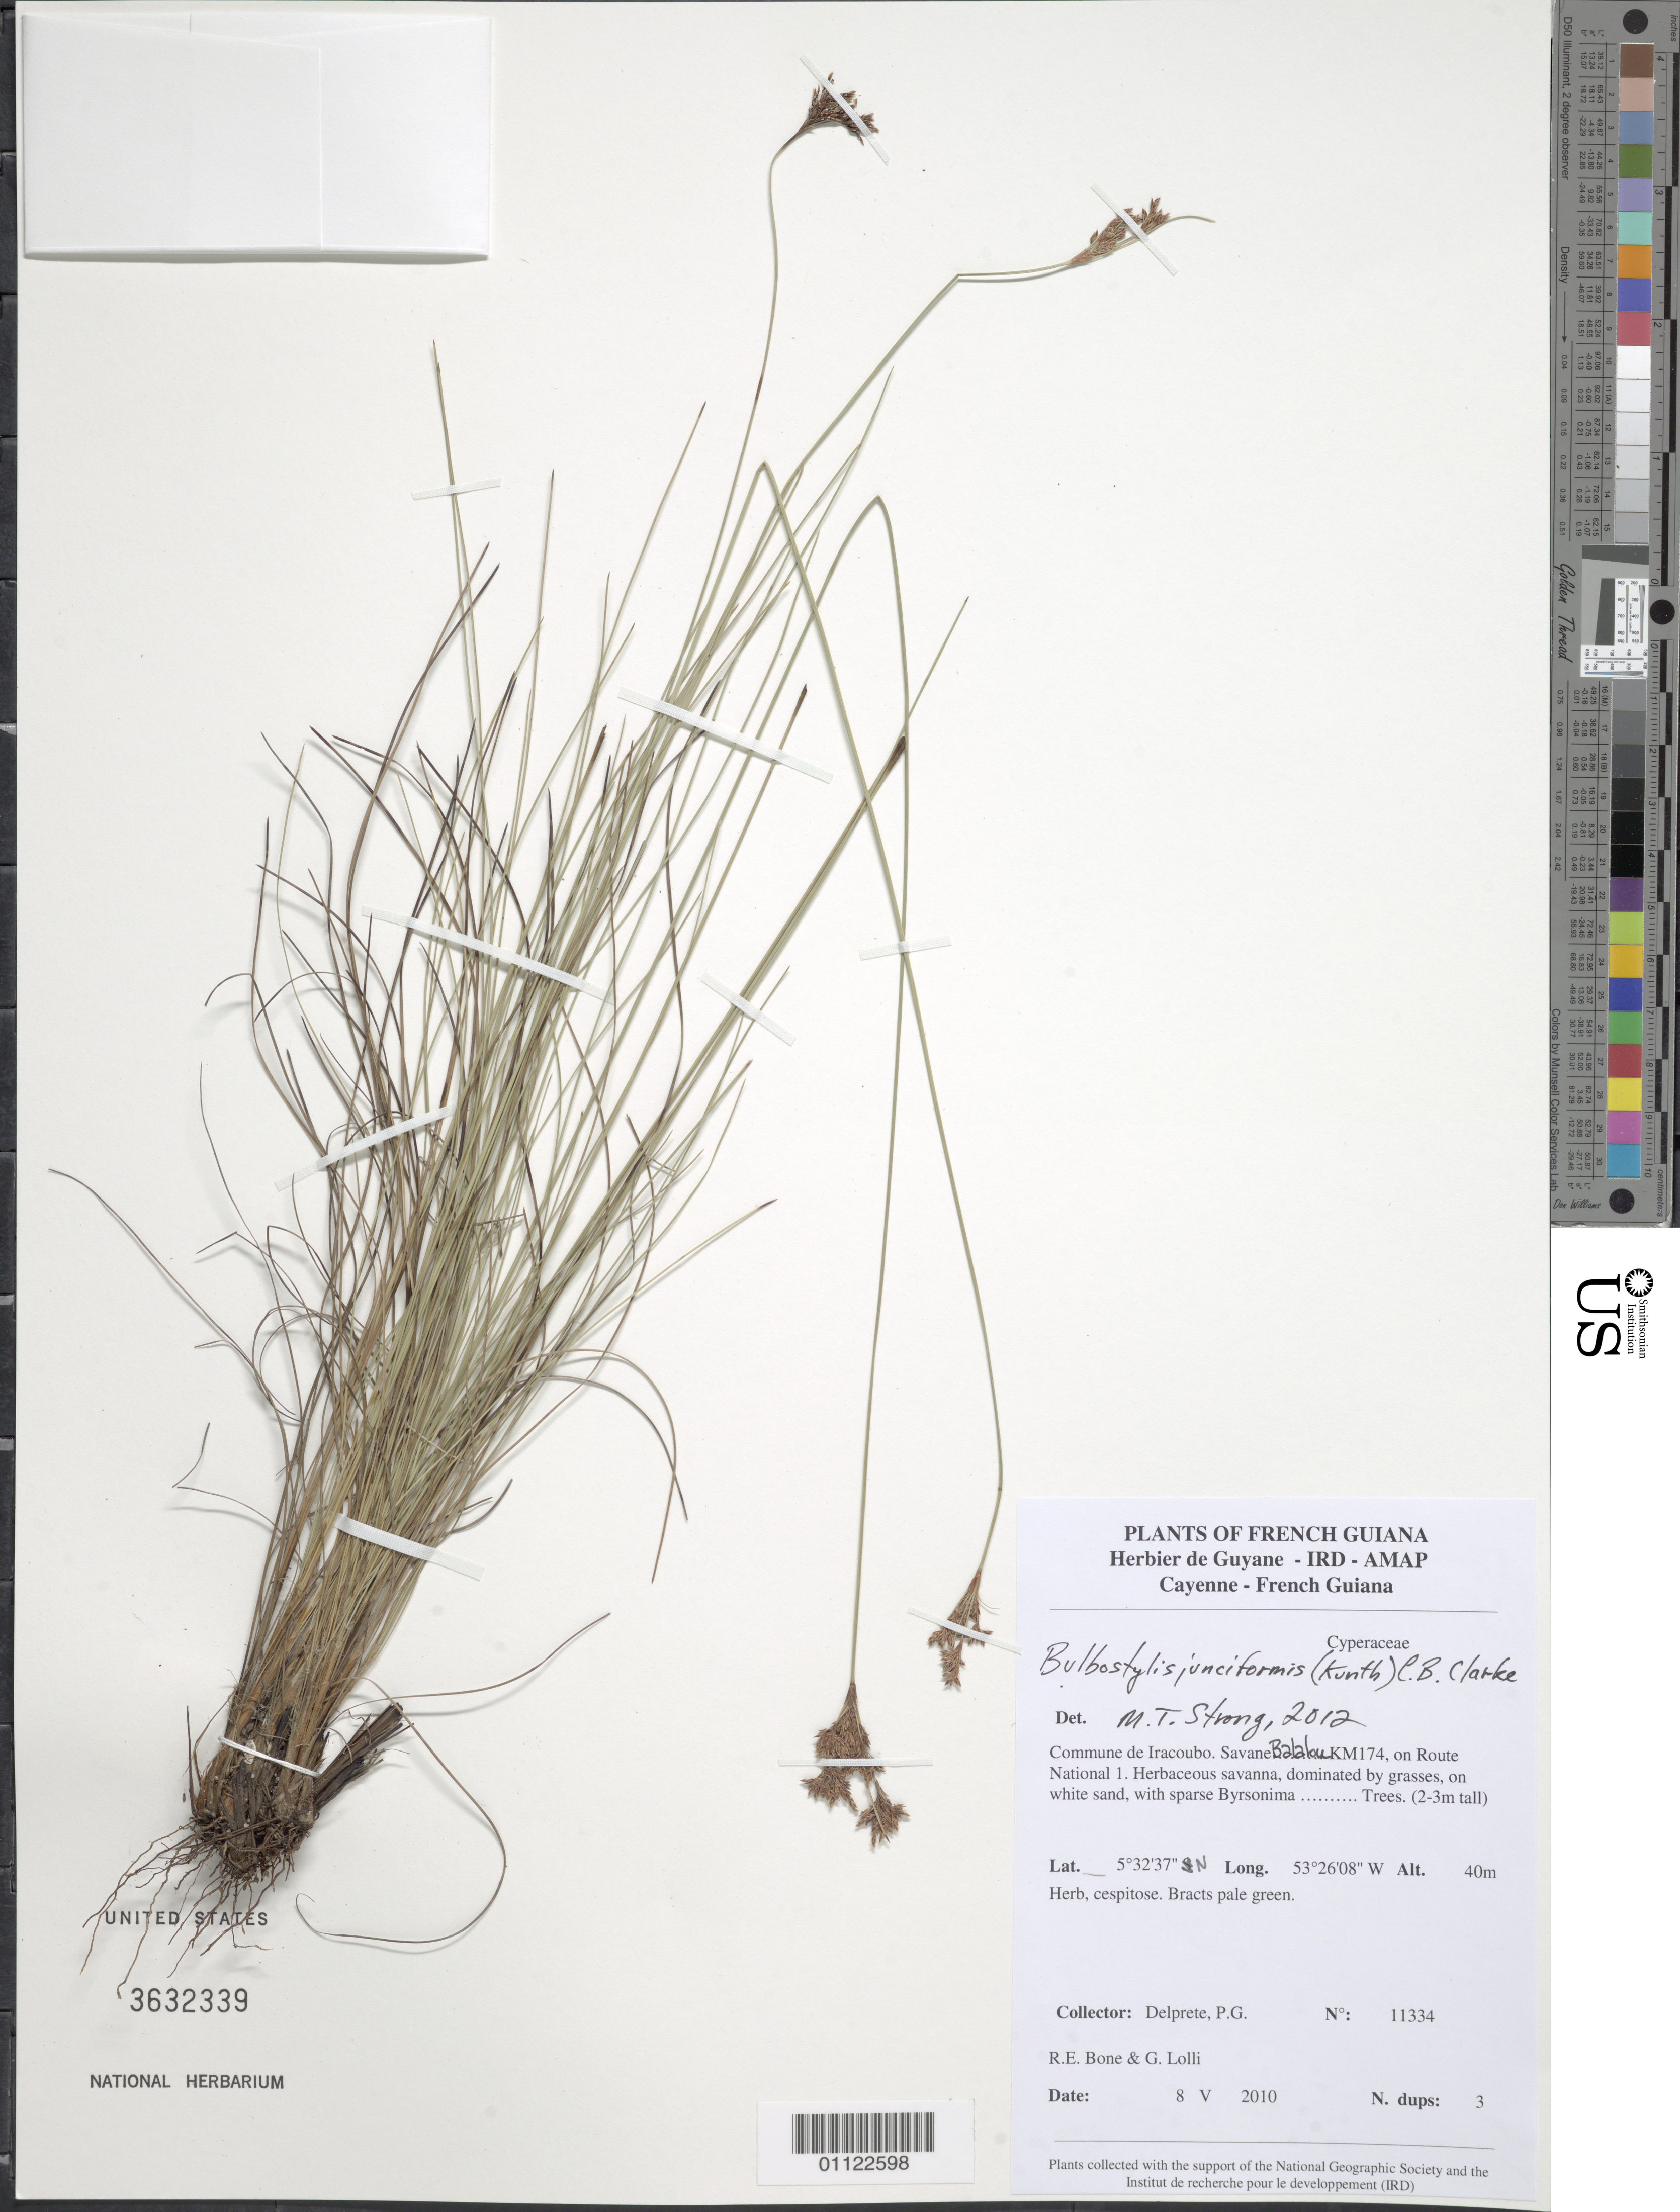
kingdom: Plantae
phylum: Tracheophyta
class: Liliopsida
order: Poales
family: Cyperaceae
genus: Bulbostylis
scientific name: Bulbostylis junciformis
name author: (Kunth) C.B. Clarke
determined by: Strong, M. T., (US), Smithsonian Institution - National Museum of Natural History (UNITED STATES)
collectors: P. G. Delprete, R. Bone & G. Lolli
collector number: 11334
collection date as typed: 8-May-10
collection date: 1910-05-08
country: French Guiana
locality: Commune de Iracoubo. Savane Balalou KM 174, on Route National 1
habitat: Herbaceous savanna, dominated by grasses, on white sand, with sparse Byrsonima trees (2-3m tall)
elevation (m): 40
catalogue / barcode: US 3632339